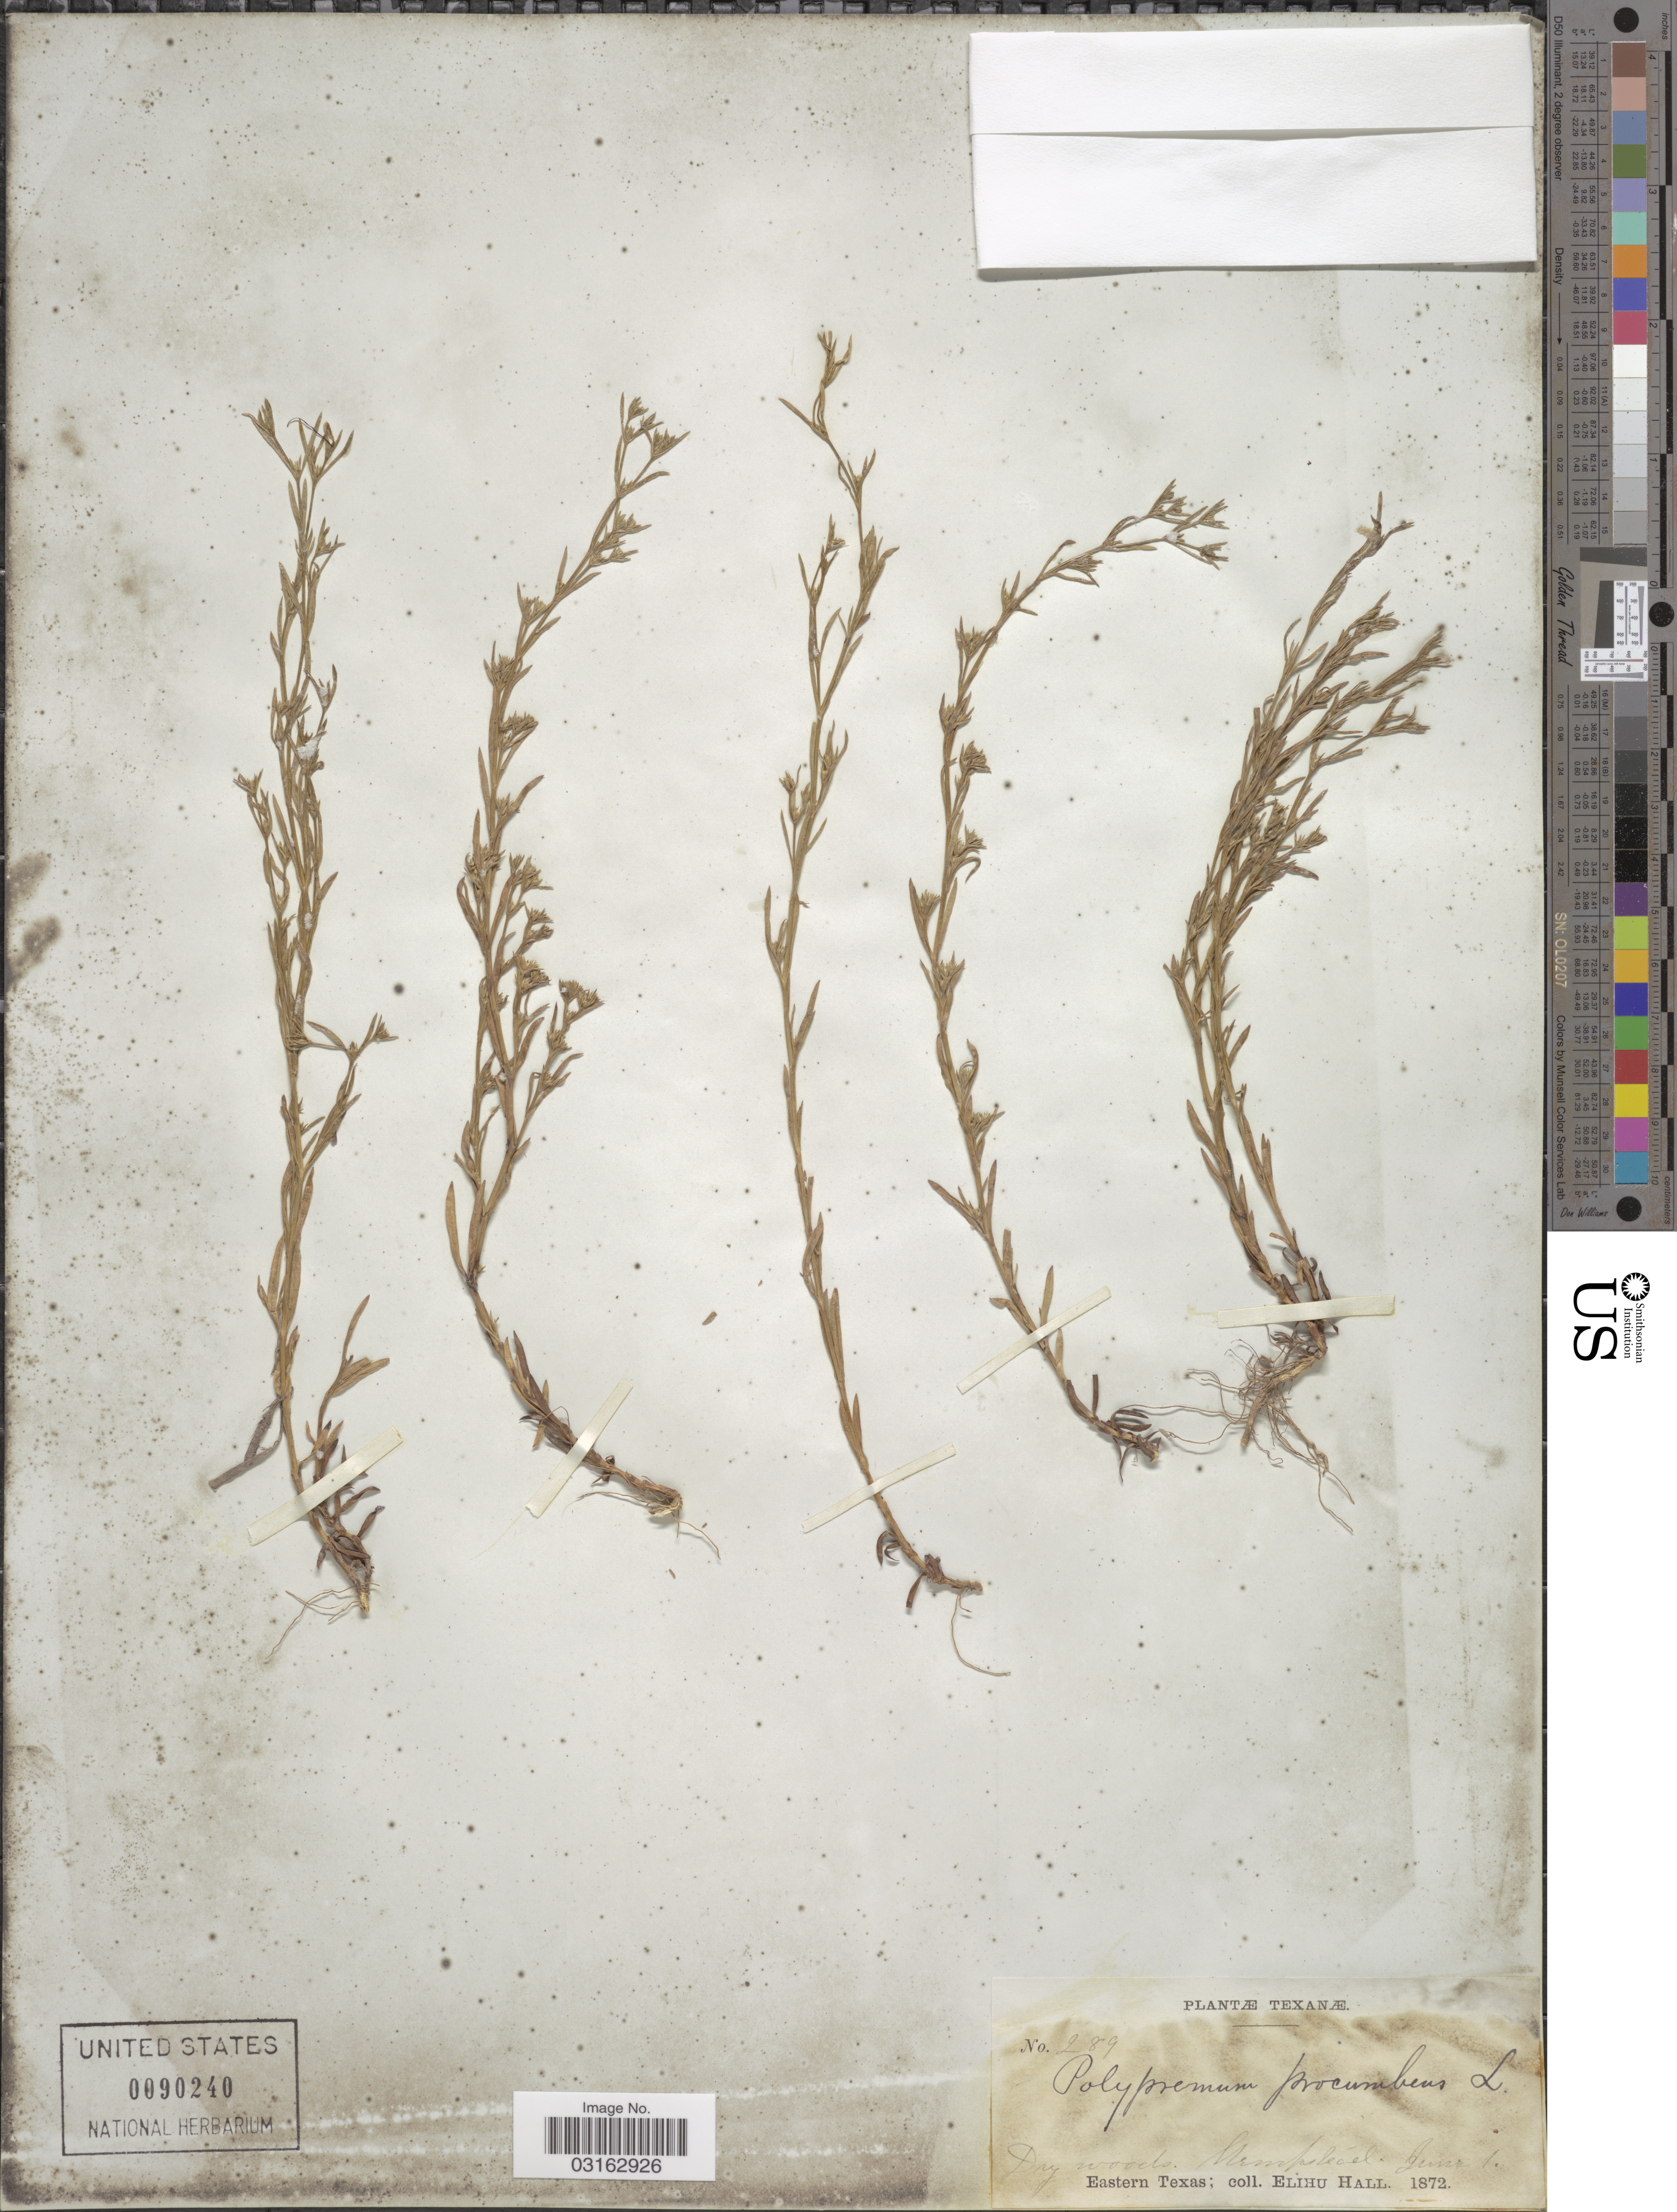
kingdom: Plantae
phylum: Tracheophyta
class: Magnoliopsida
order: Lamiales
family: Tetrachondraceae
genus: Polypremum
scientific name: Polypremum procumbens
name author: L.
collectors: E. Hall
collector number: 289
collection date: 1872-06-01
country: United States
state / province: Texas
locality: Hempstead. Eastern Texas.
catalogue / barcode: US 90240